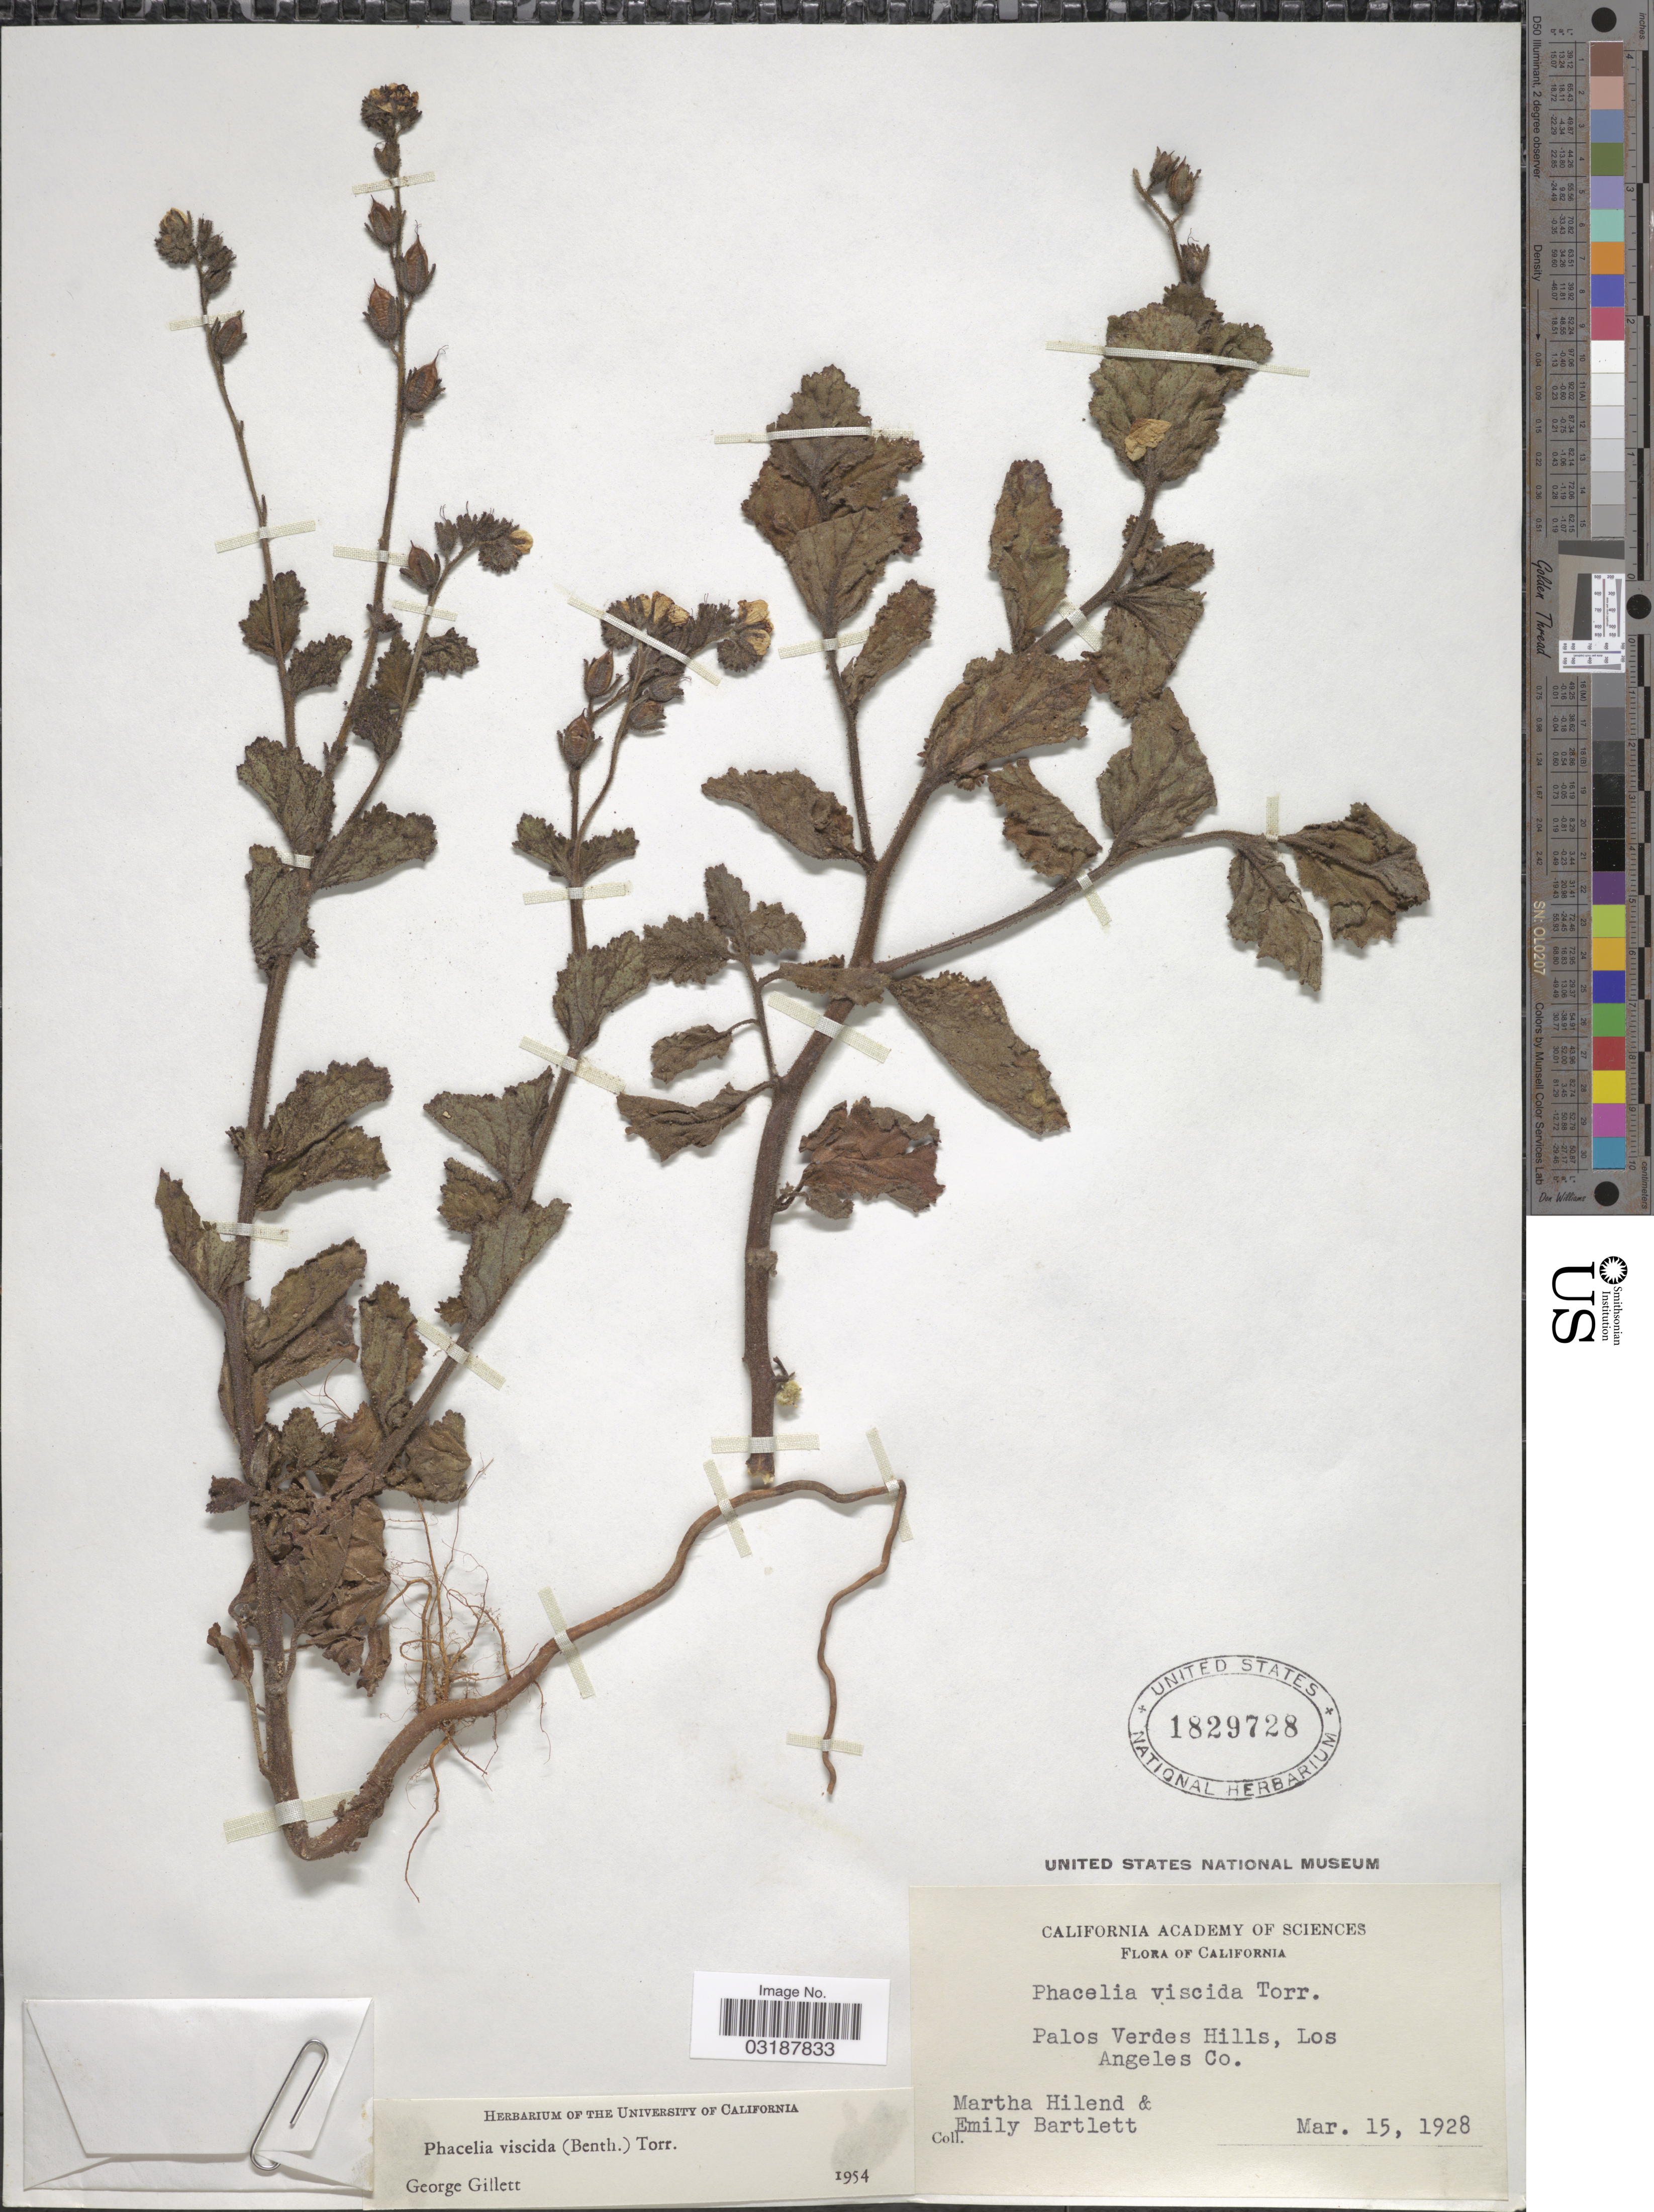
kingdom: Plantae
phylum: Tracheophyta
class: Magnoliopsida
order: Boraginales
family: Hydrophyllaceae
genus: Phacelia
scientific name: Phacelia viscida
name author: (Benth.) Torr.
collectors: M. L. Hilend & E. Bartlett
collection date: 1928-03-15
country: United States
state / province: California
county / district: Los Angeles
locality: Palos Verdes Hills, Los Angeles Co.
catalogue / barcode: US 1829728